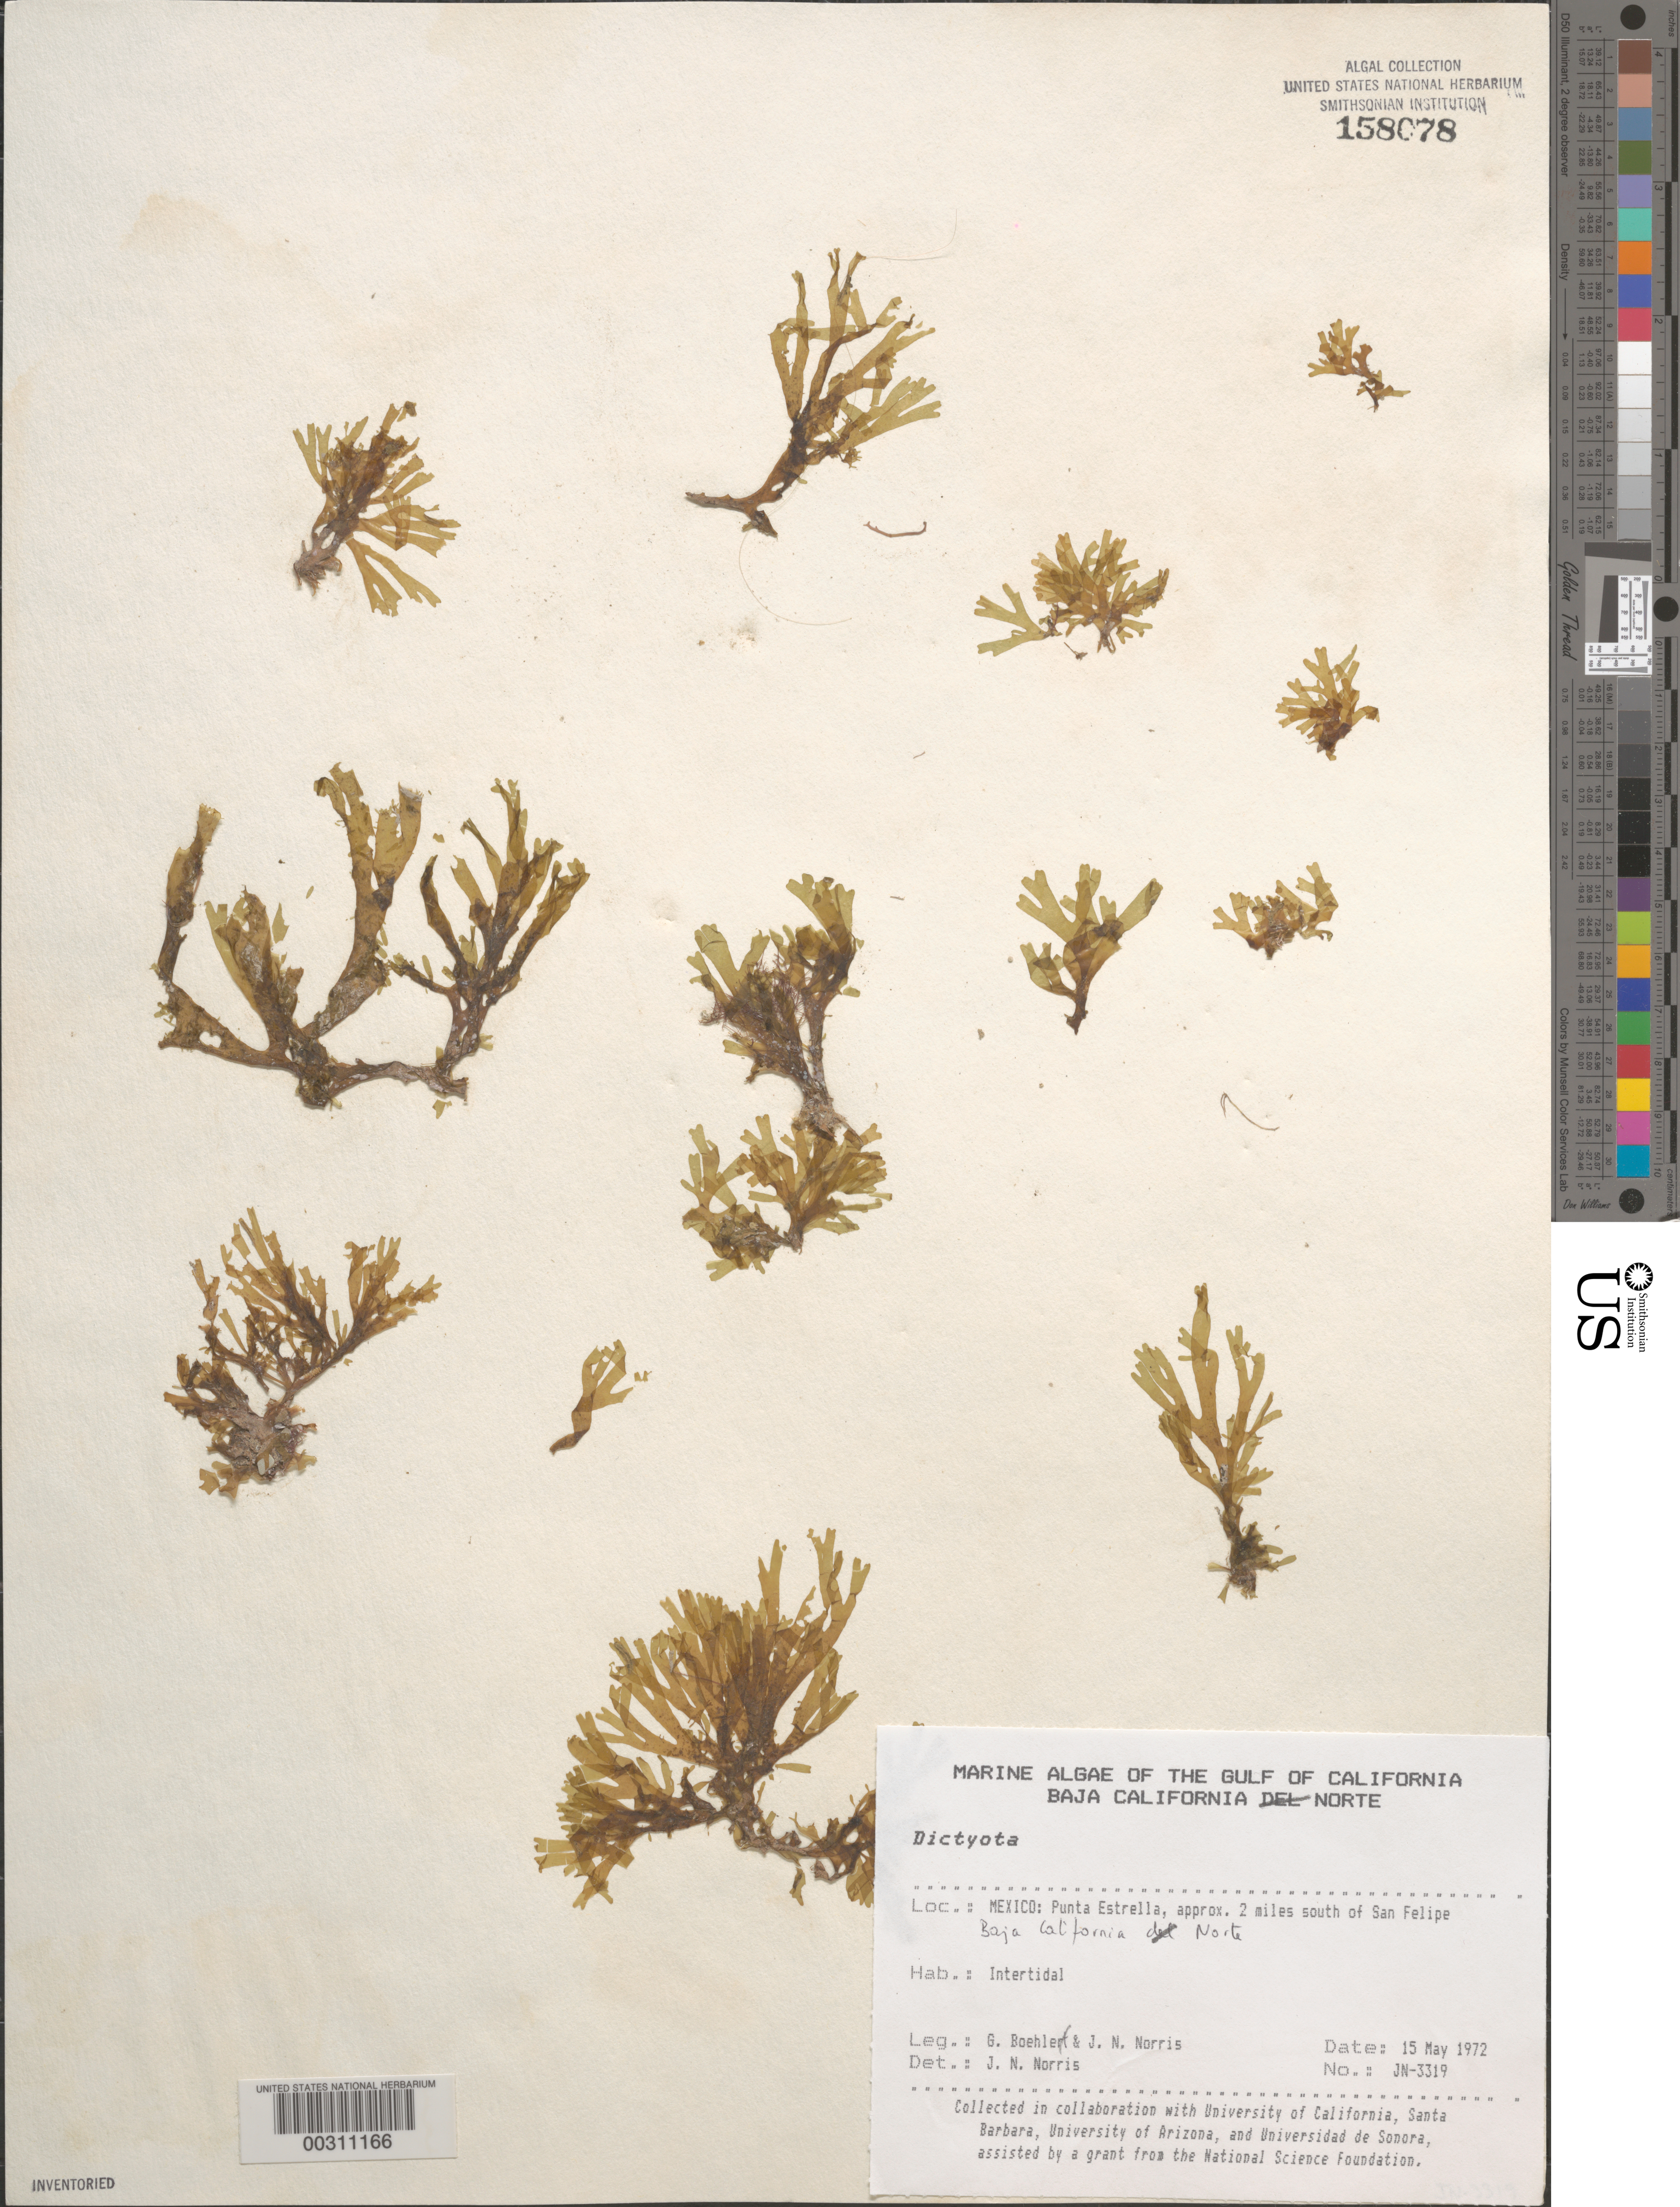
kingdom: Chromista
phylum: Ochrophyta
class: Phaeophyceae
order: Dictyotales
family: Dictyotaceae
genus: Dictyota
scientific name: Dictyota sp.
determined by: Norris, James N.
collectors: G. Boehlert & J. N. Norris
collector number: JN-3319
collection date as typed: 15 May 1972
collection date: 1972-05-15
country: Mexico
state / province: Baja California Norte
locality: Punta Estrella, ca. 2 miles south of San Felipe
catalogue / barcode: US 158078